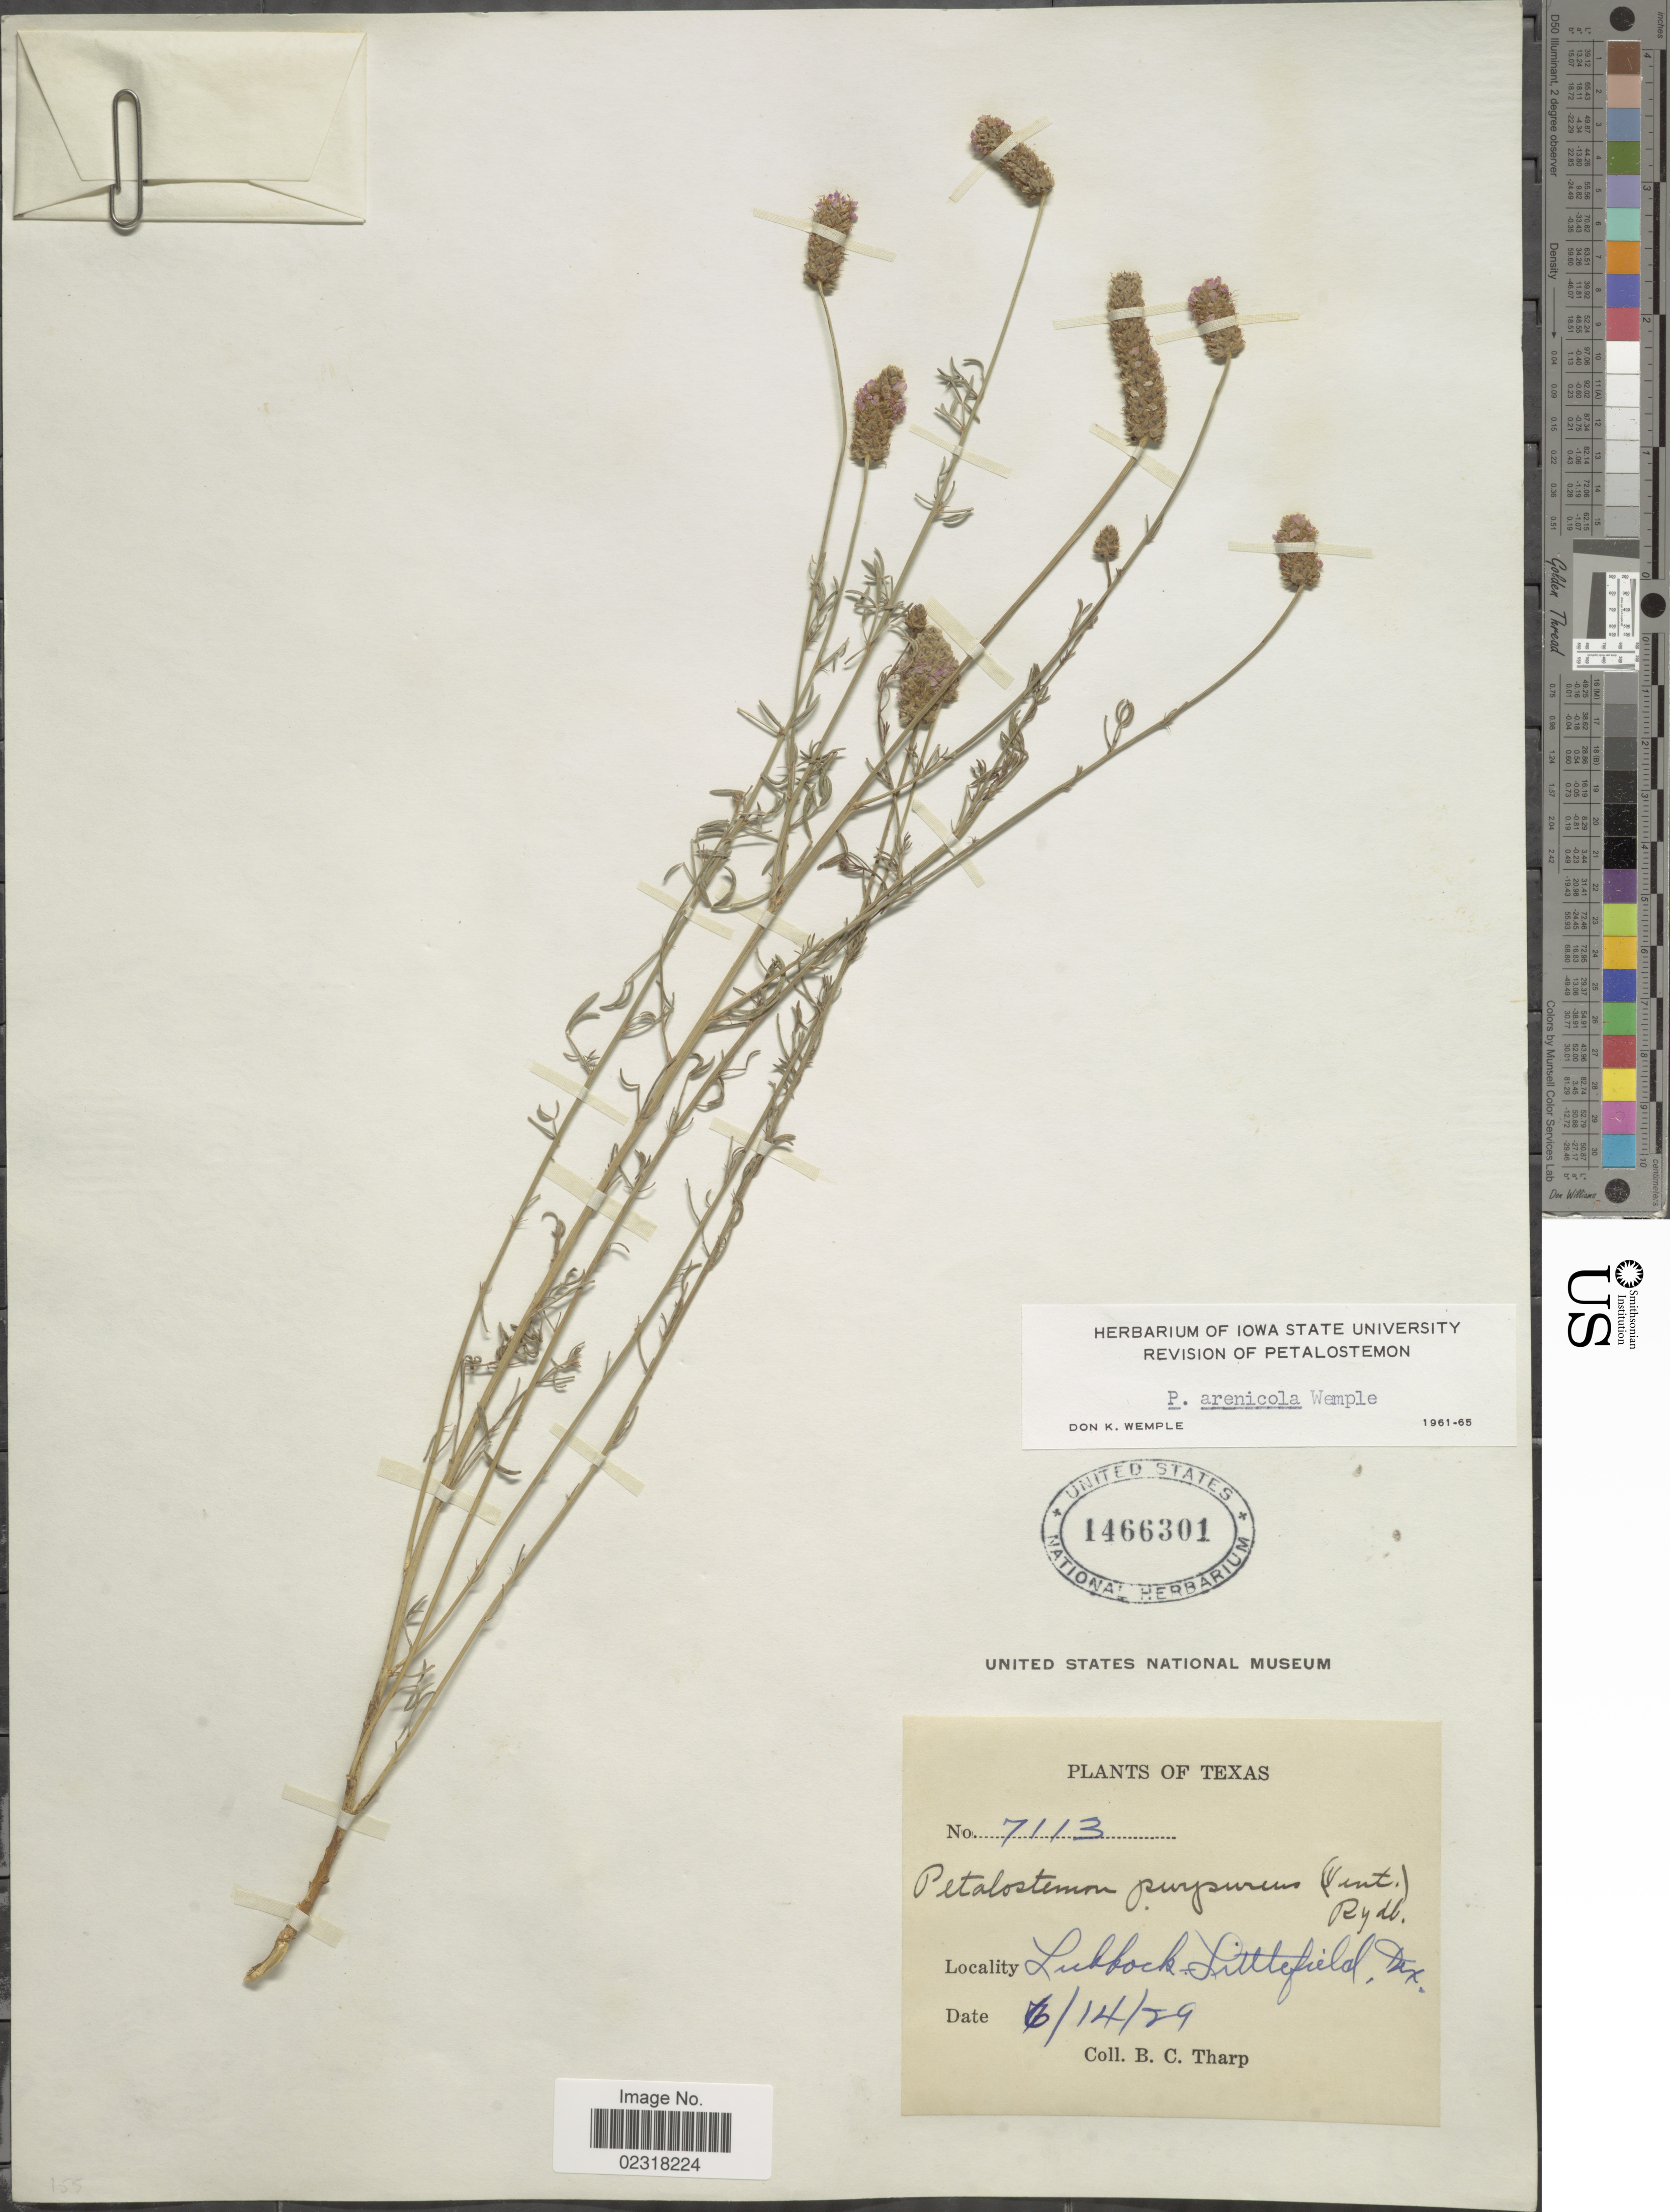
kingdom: Plantae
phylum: Tracheophyta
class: Magnoliopsida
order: Fabales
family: Fabaceae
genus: Dalea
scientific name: Dalea purpurea var. arenicola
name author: (Wemple) Barneby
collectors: B. C. Tharp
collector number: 7113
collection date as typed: Transcribed d/m/y: 14/6/29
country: United States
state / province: Texas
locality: Lubbock, Littlefield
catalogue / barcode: US 1466301